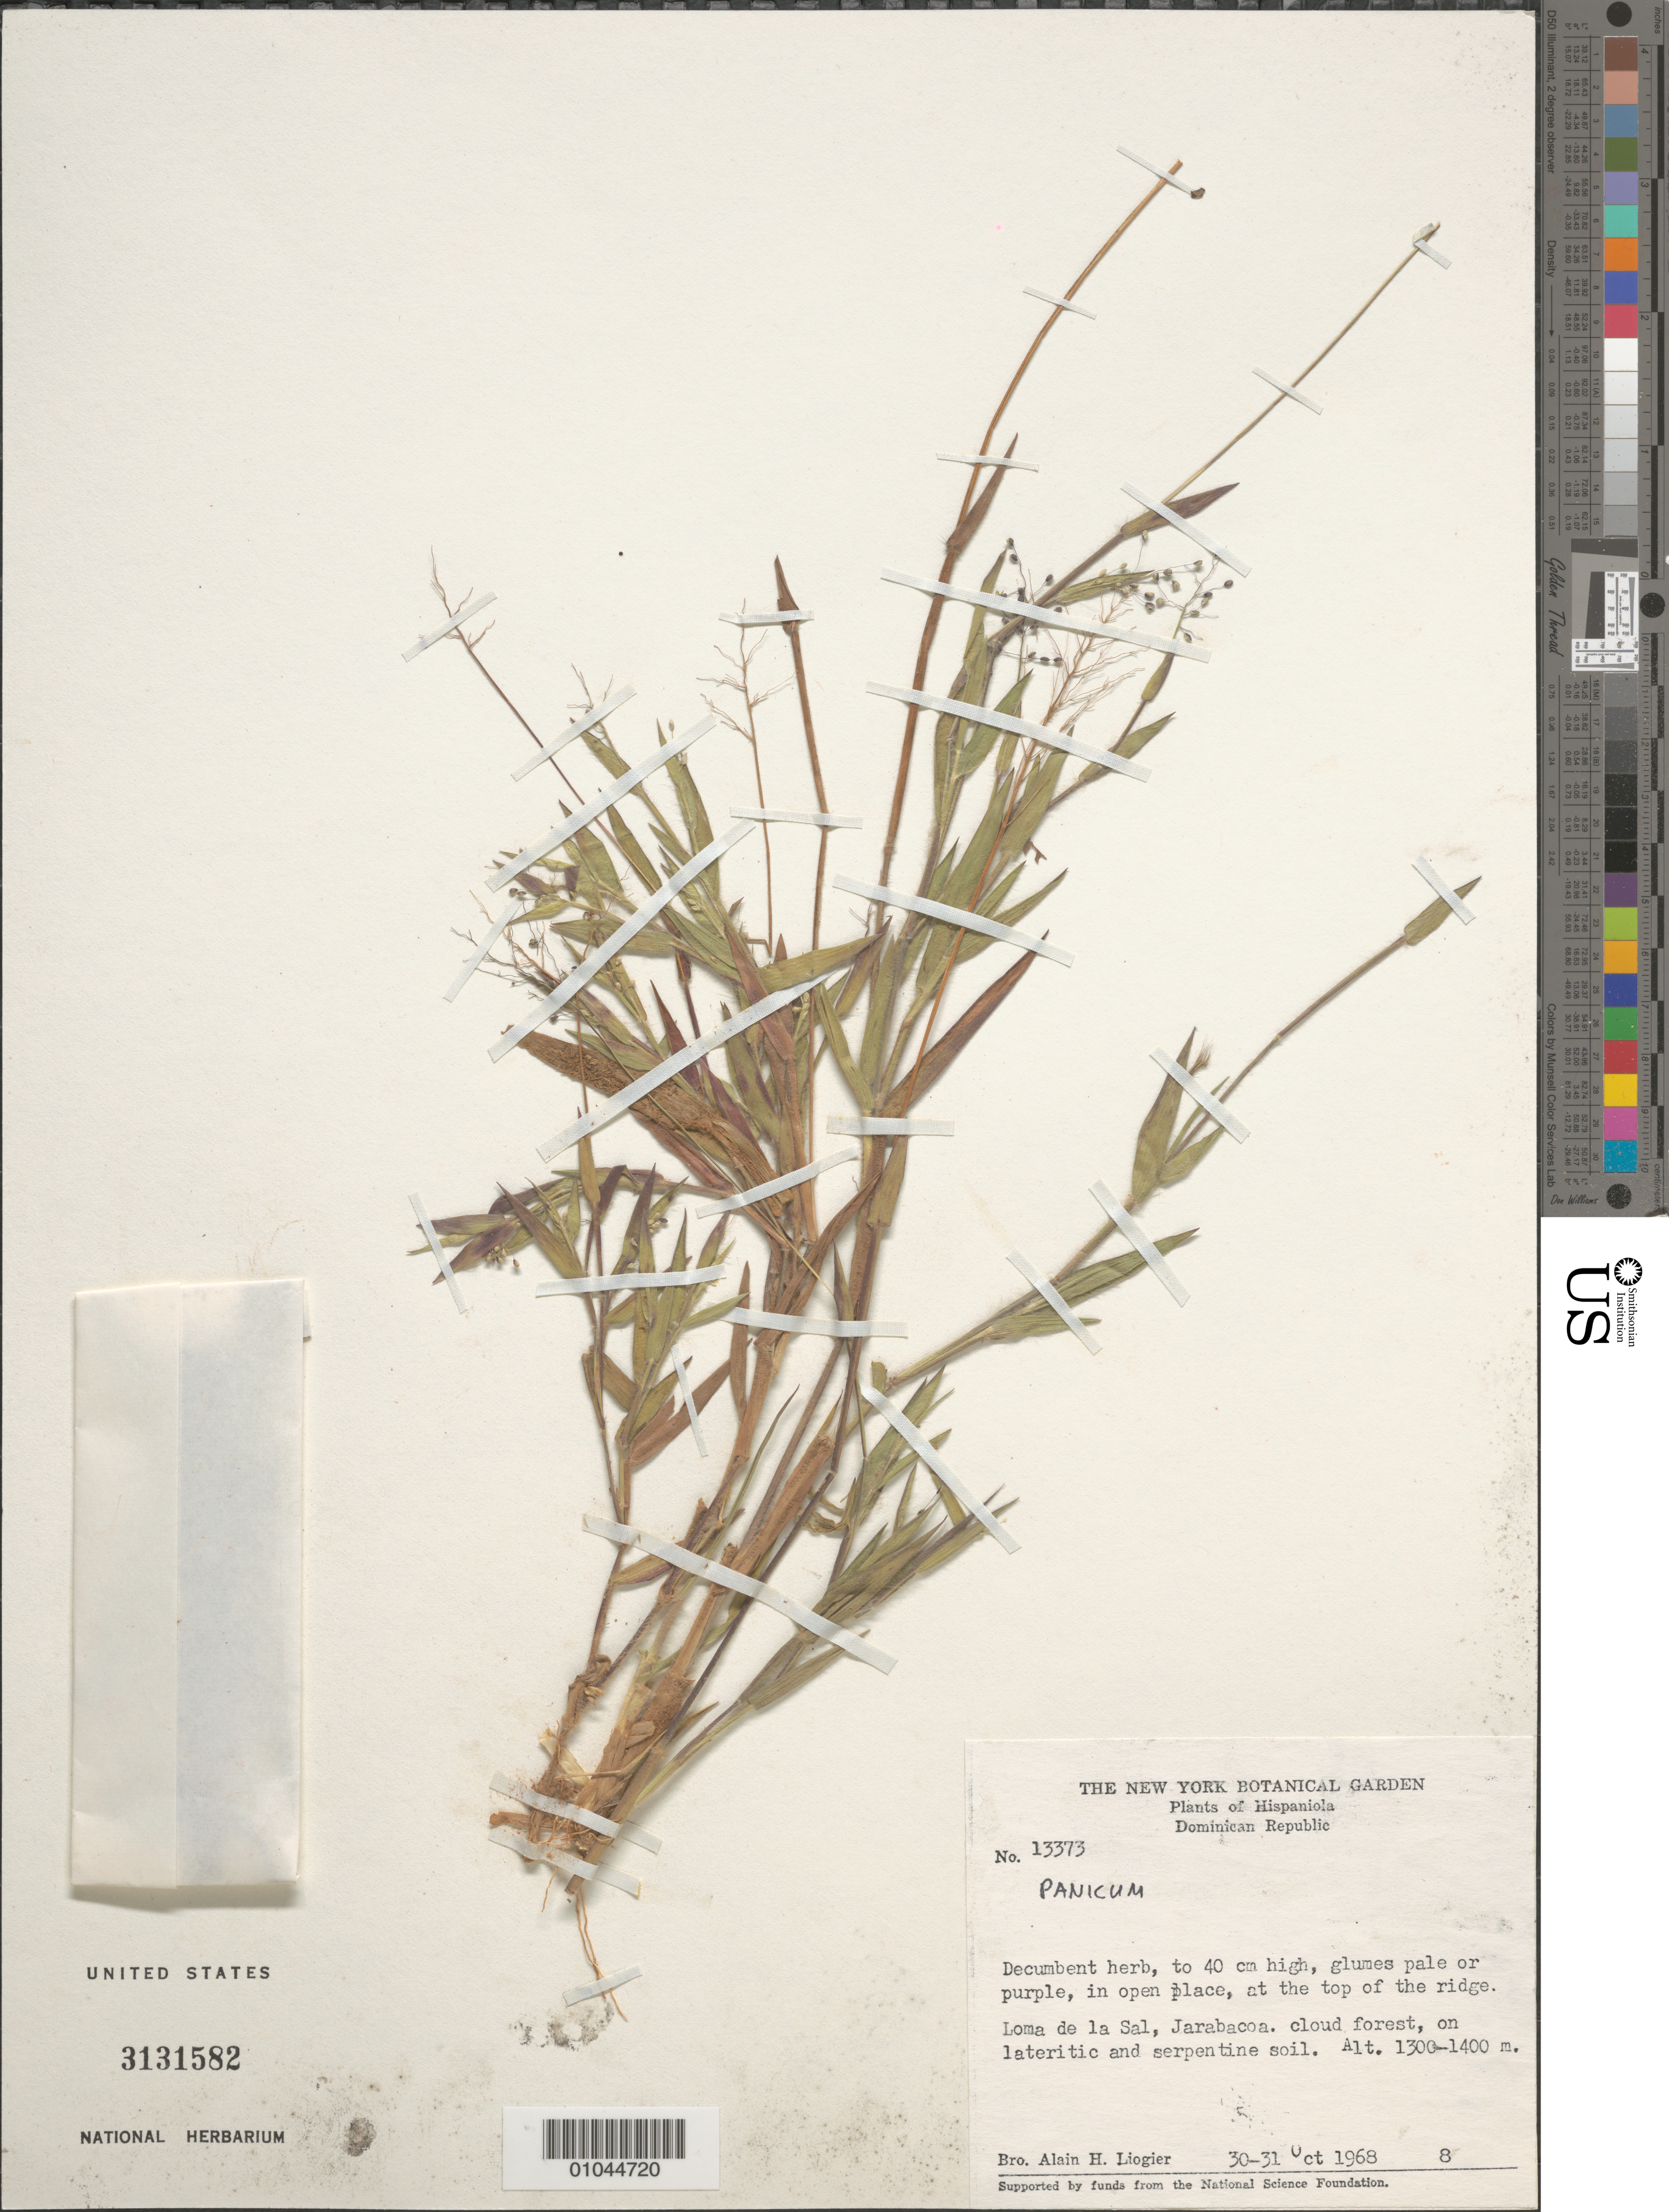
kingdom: Plantae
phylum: Tracheophyta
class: Liliopsida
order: Poales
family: Poaceae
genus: Panicum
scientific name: Panicum sp.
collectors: A. H. Liogier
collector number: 13373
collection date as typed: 30 Oct 1968 to 31 Oct 1968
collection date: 1968-10-30/1968-10-31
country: Dominican Republic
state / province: La Vega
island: Hispaniola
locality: Loma de la Sal, Jarabacoa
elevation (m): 1300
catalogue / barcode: US 3131582